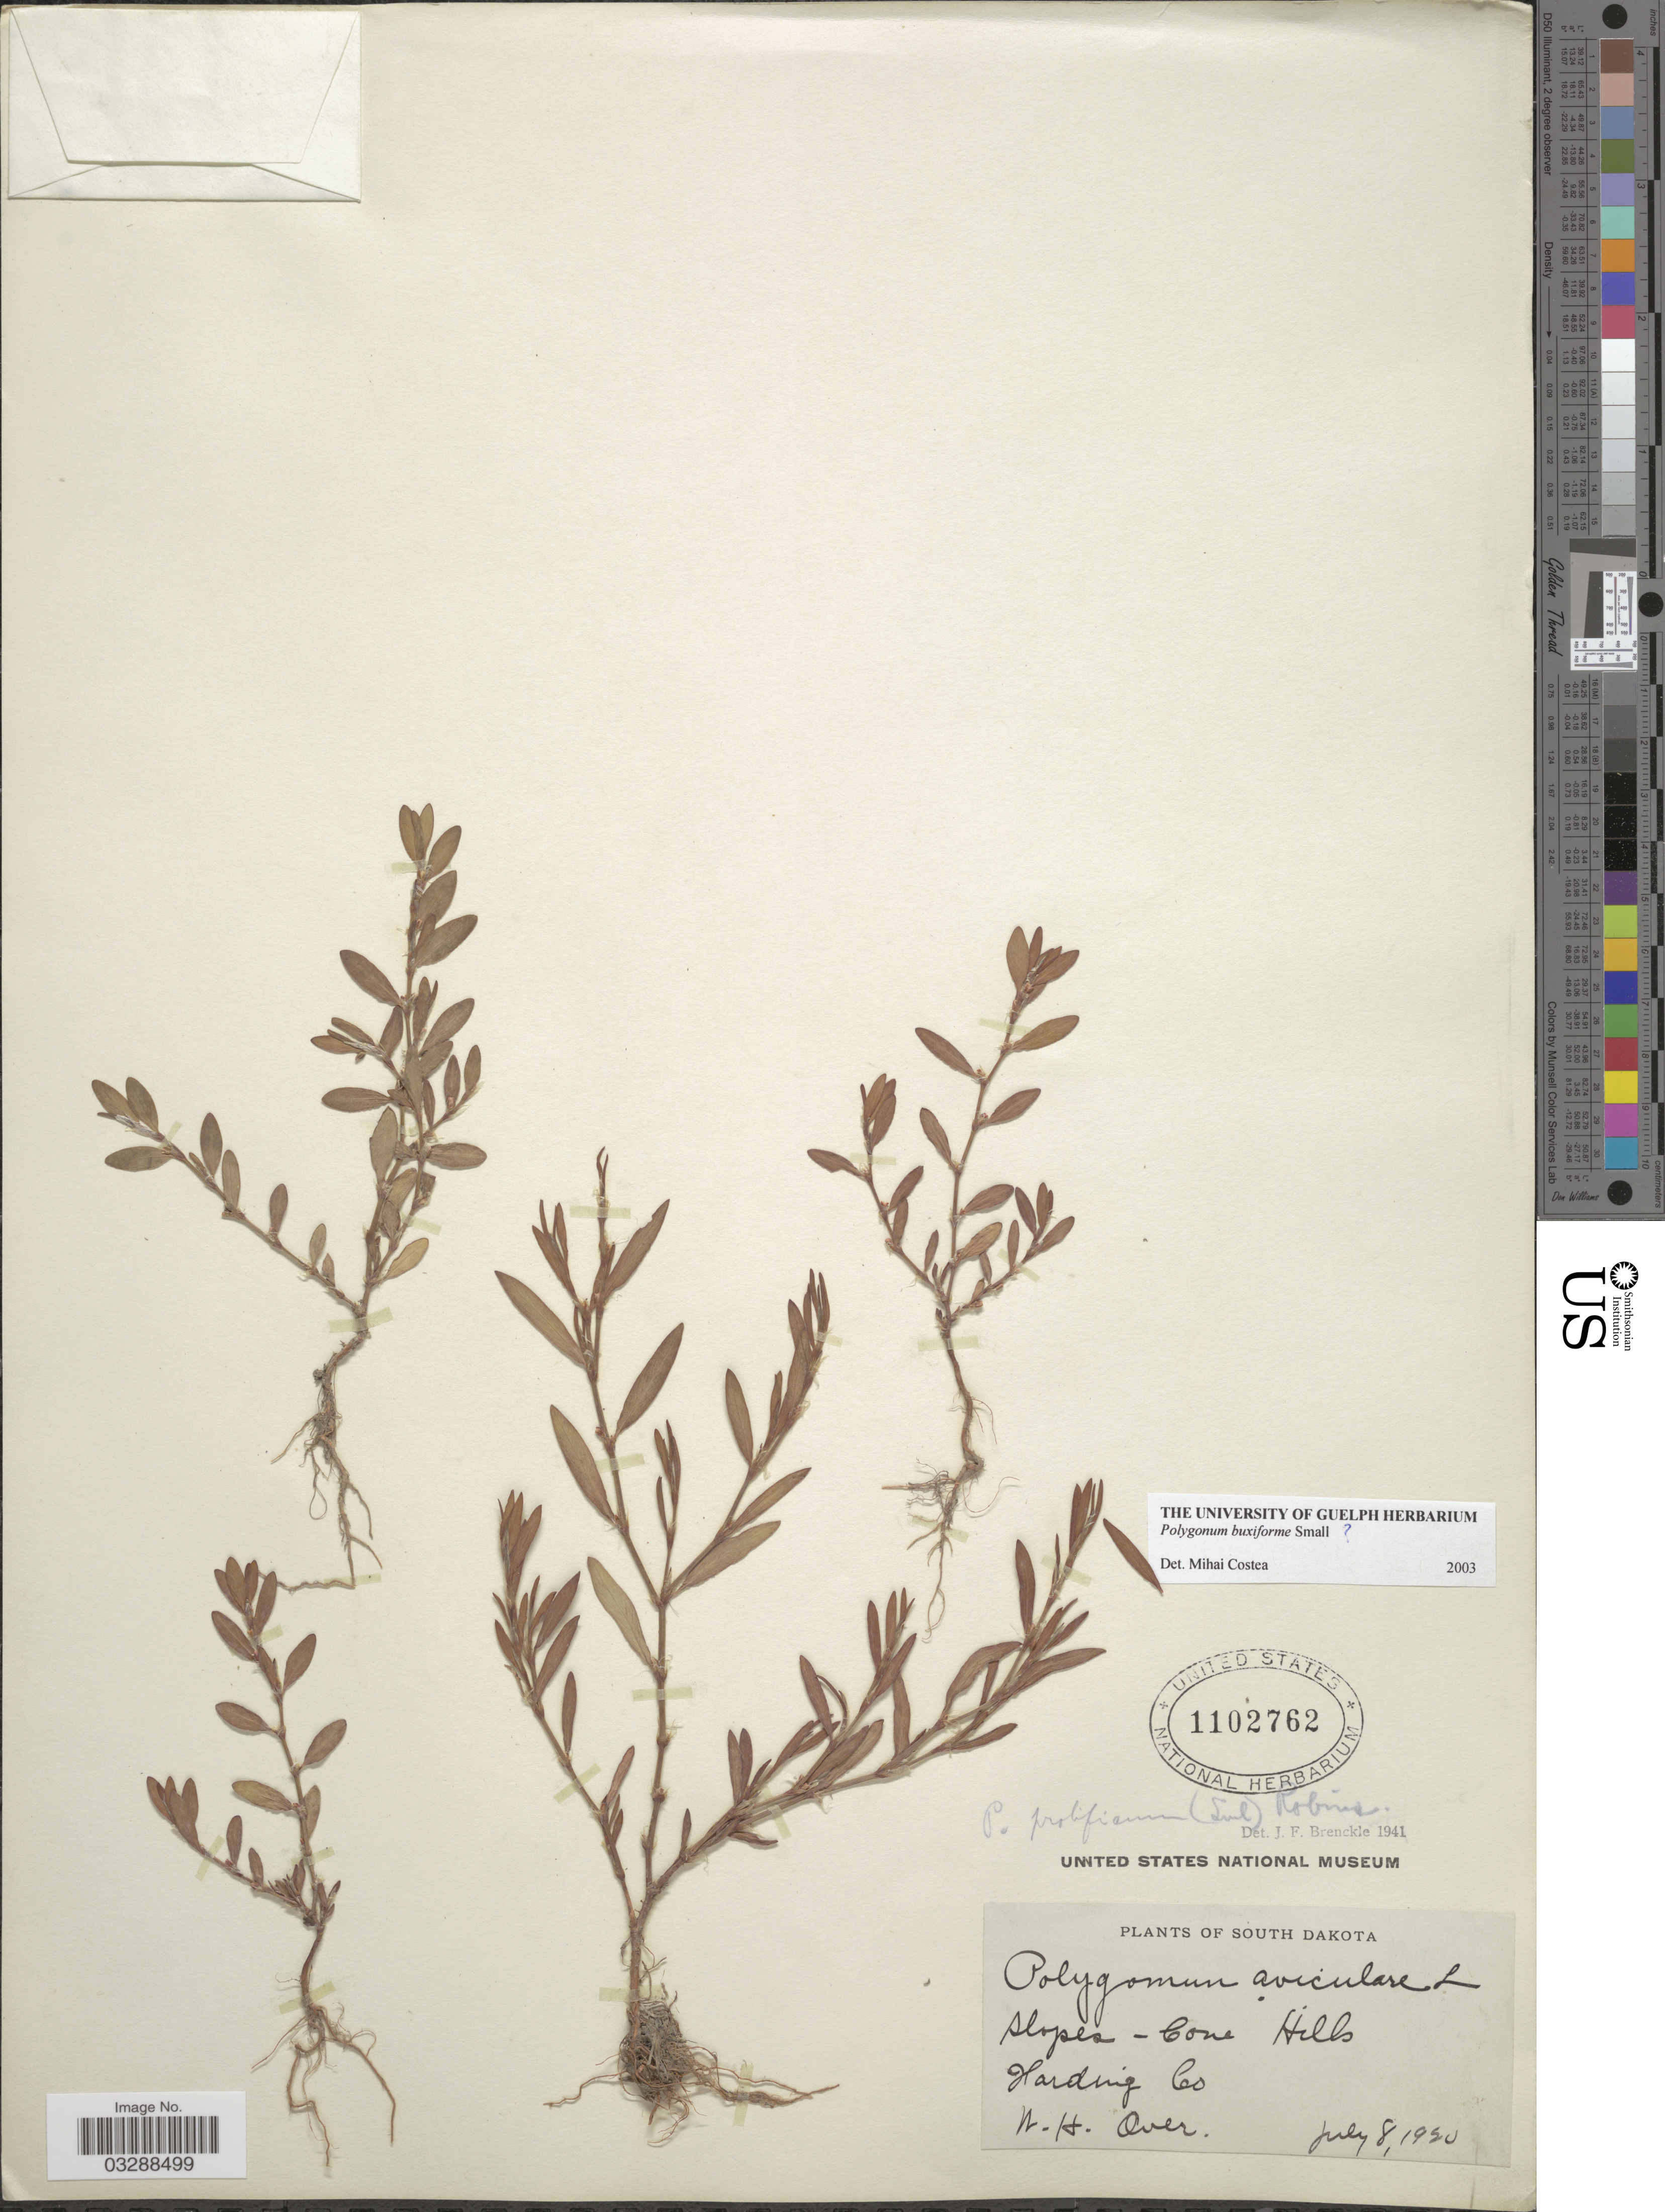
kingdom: Plantae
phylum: Tracheophyta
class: Magnoliopsida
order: Caryophyllales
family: Polygonaceae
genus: Polygonum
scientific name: Polygonum buxiforme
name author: Small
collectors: W. Over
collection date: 1920-07-08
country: United States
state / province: South Dakota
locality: Cone Hills. Harding Co.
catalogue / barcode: US 1102762